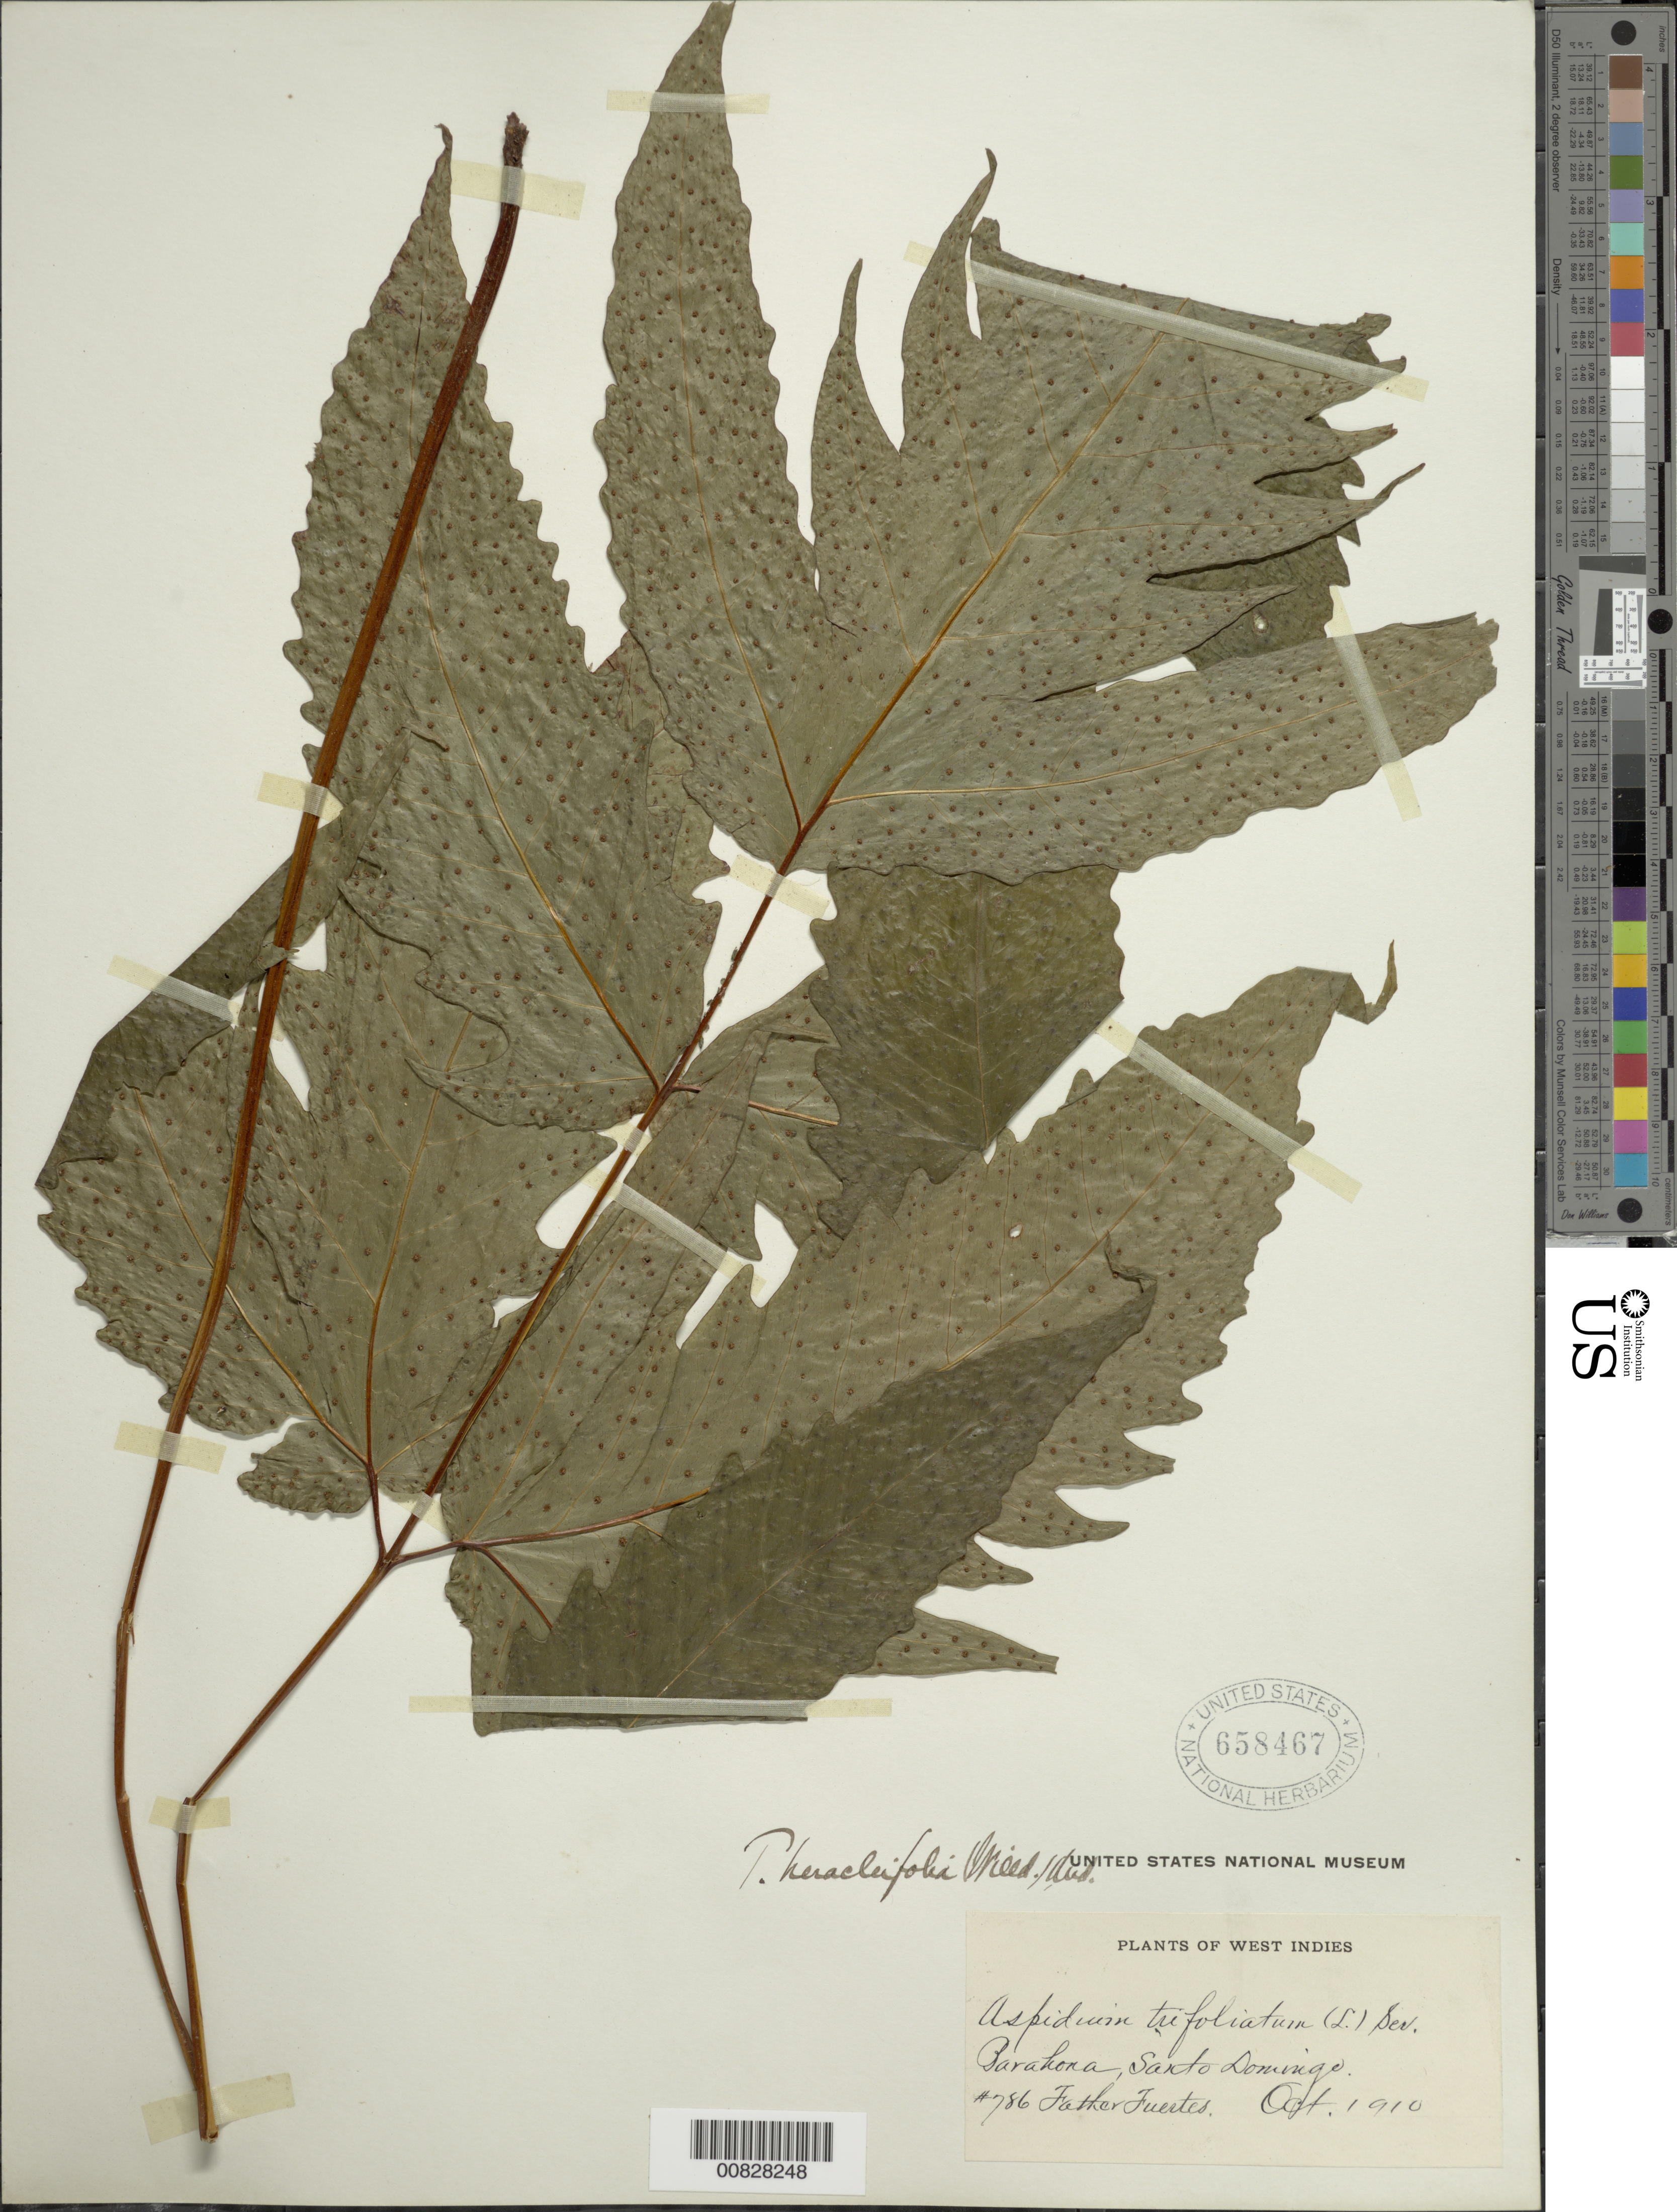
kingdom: Plantae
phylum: Tracheophyta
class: Polypodiopsida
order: Polypodiales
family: Tectariaceae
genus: Tectaria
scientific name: Tectaria heracleifolia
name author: (Willd.) Underw.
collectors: M. D. Fuertes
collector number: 786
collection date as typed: Oct 1910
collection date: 1910-10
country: Dominican Republic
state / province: Barahona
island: Hispaniola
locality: Barahona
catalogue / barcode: US 658467